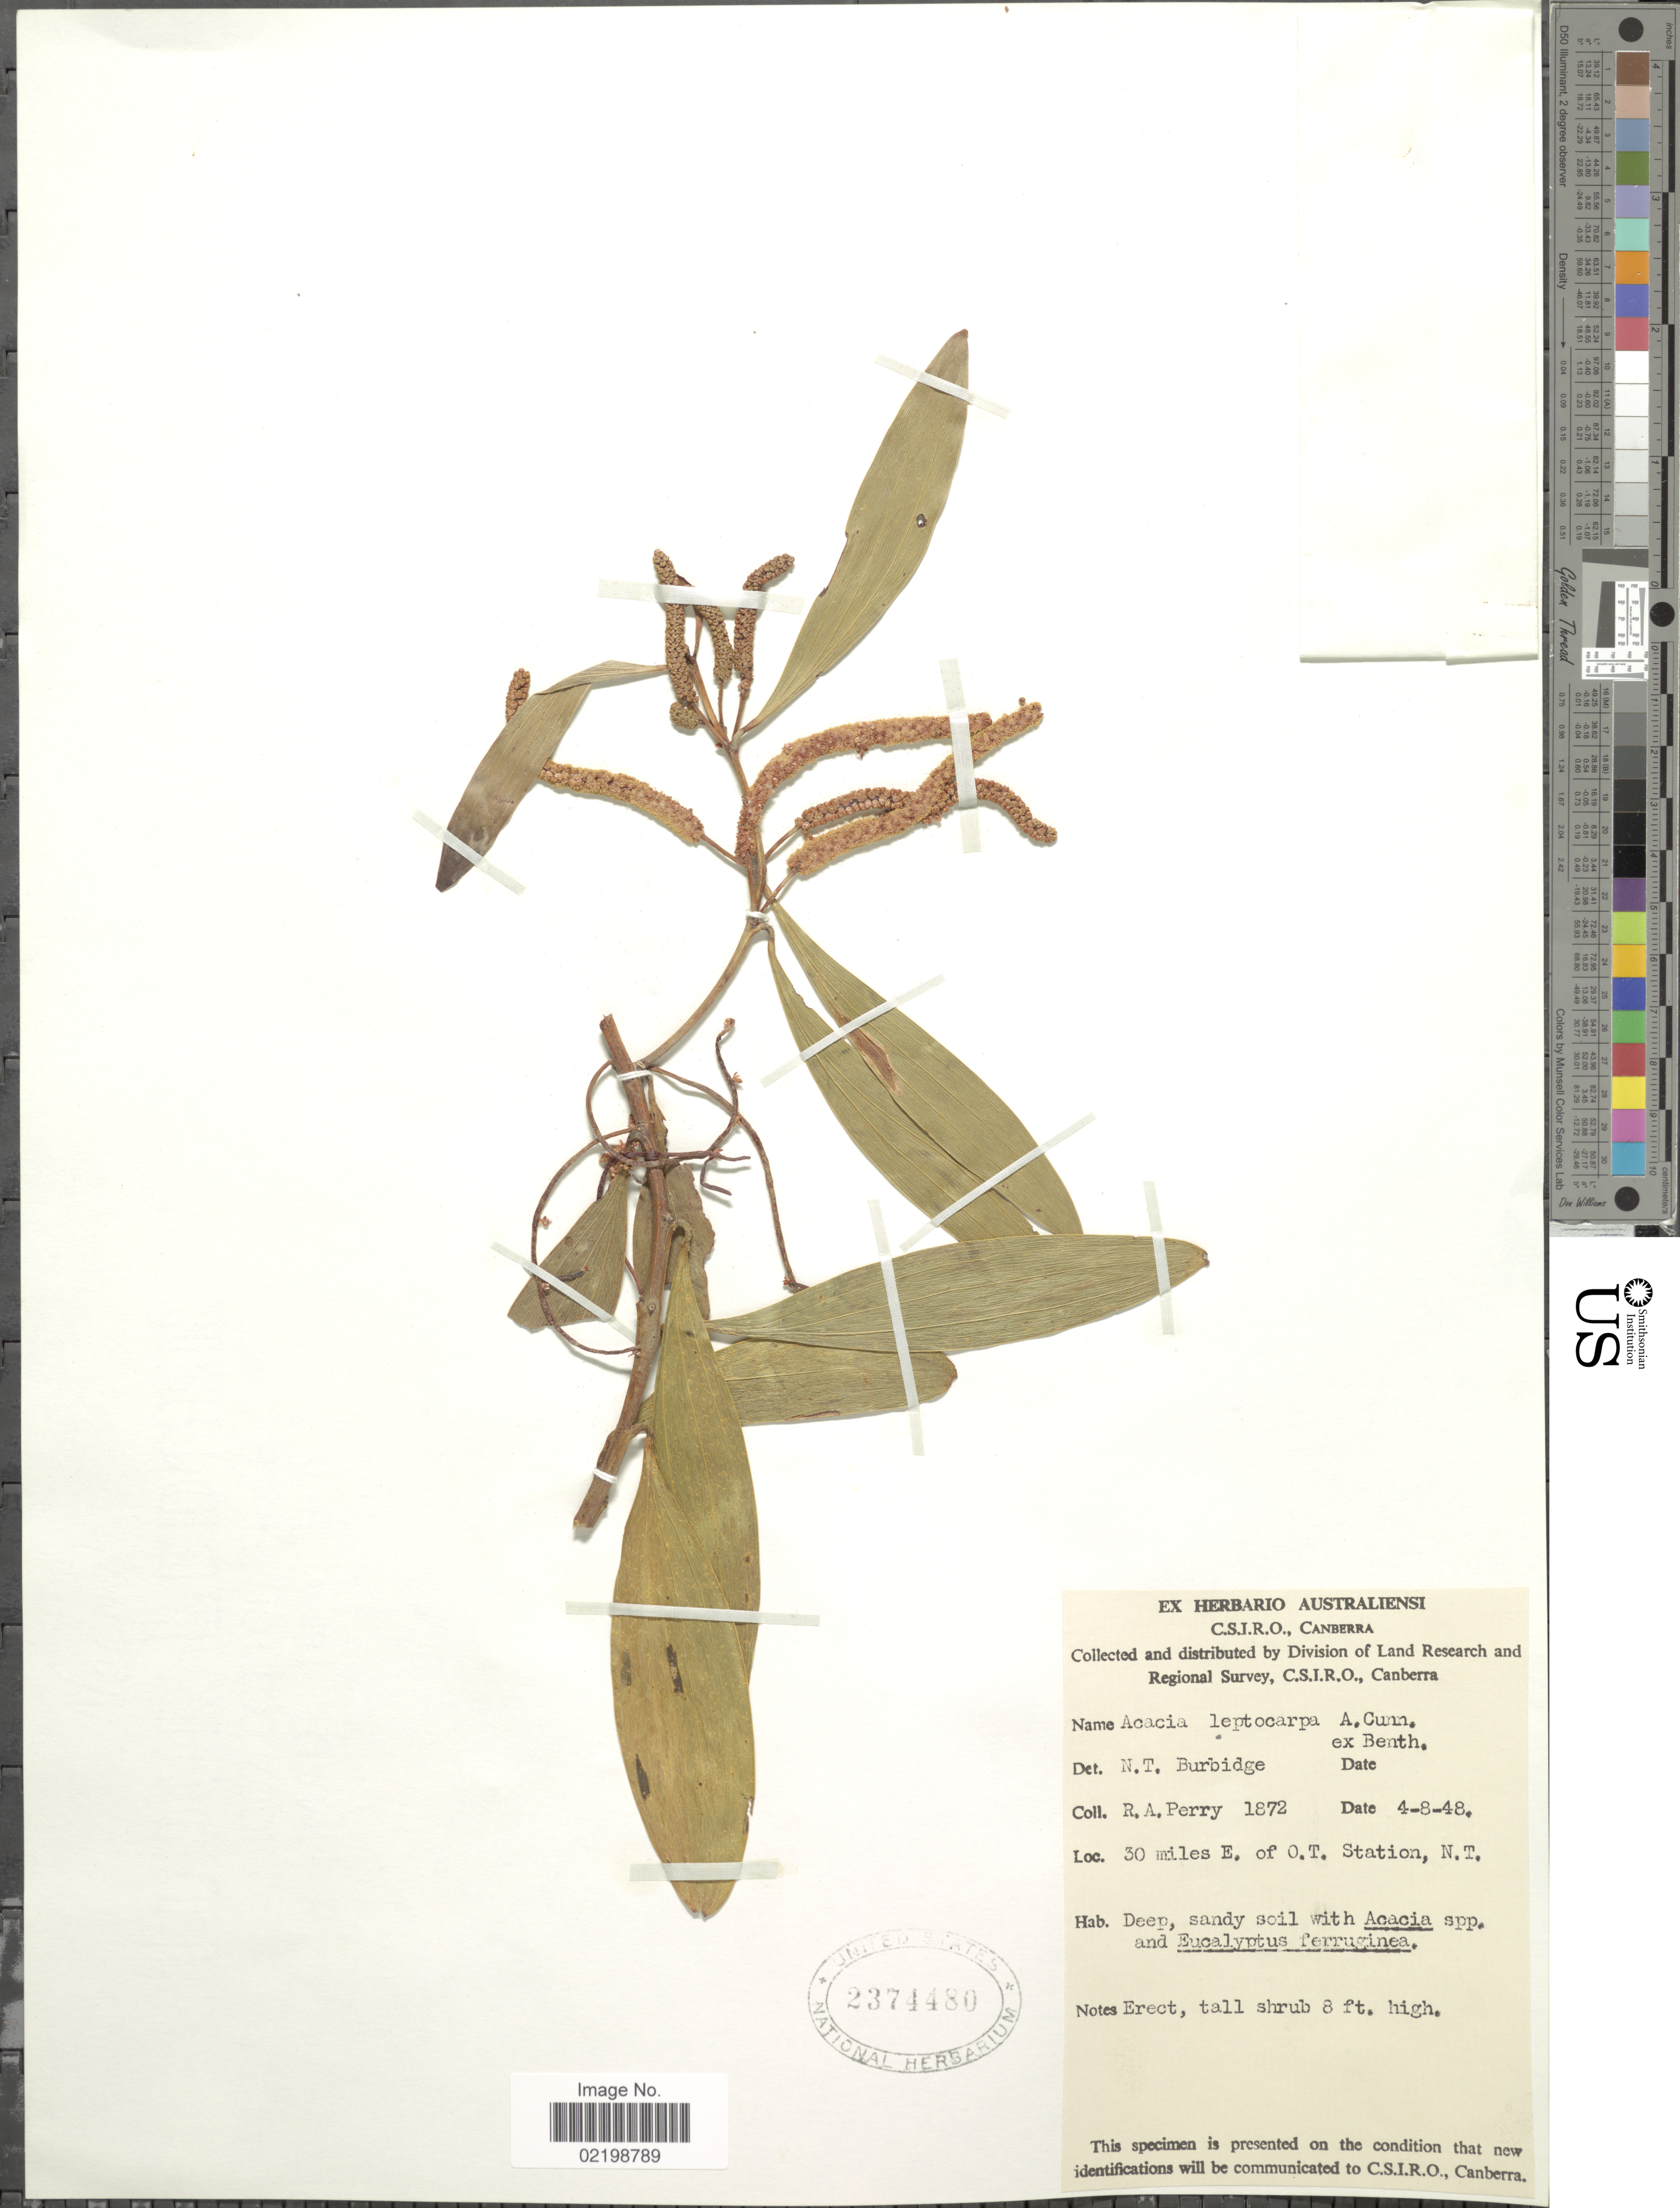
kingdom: Plantae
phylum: Tracheophyta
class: Magnoliopsida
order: Fabales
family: Fabaceae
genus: Acacia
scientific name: Acacia leptocarpa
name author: Benth.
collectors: Perry, R. A.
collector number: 1872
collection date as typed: Transcribed d/m/y: 4/8/48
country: Australia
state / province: Northern Territory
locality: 30 miles E. of O.T. Station, N.T.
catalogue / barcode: US 2374480